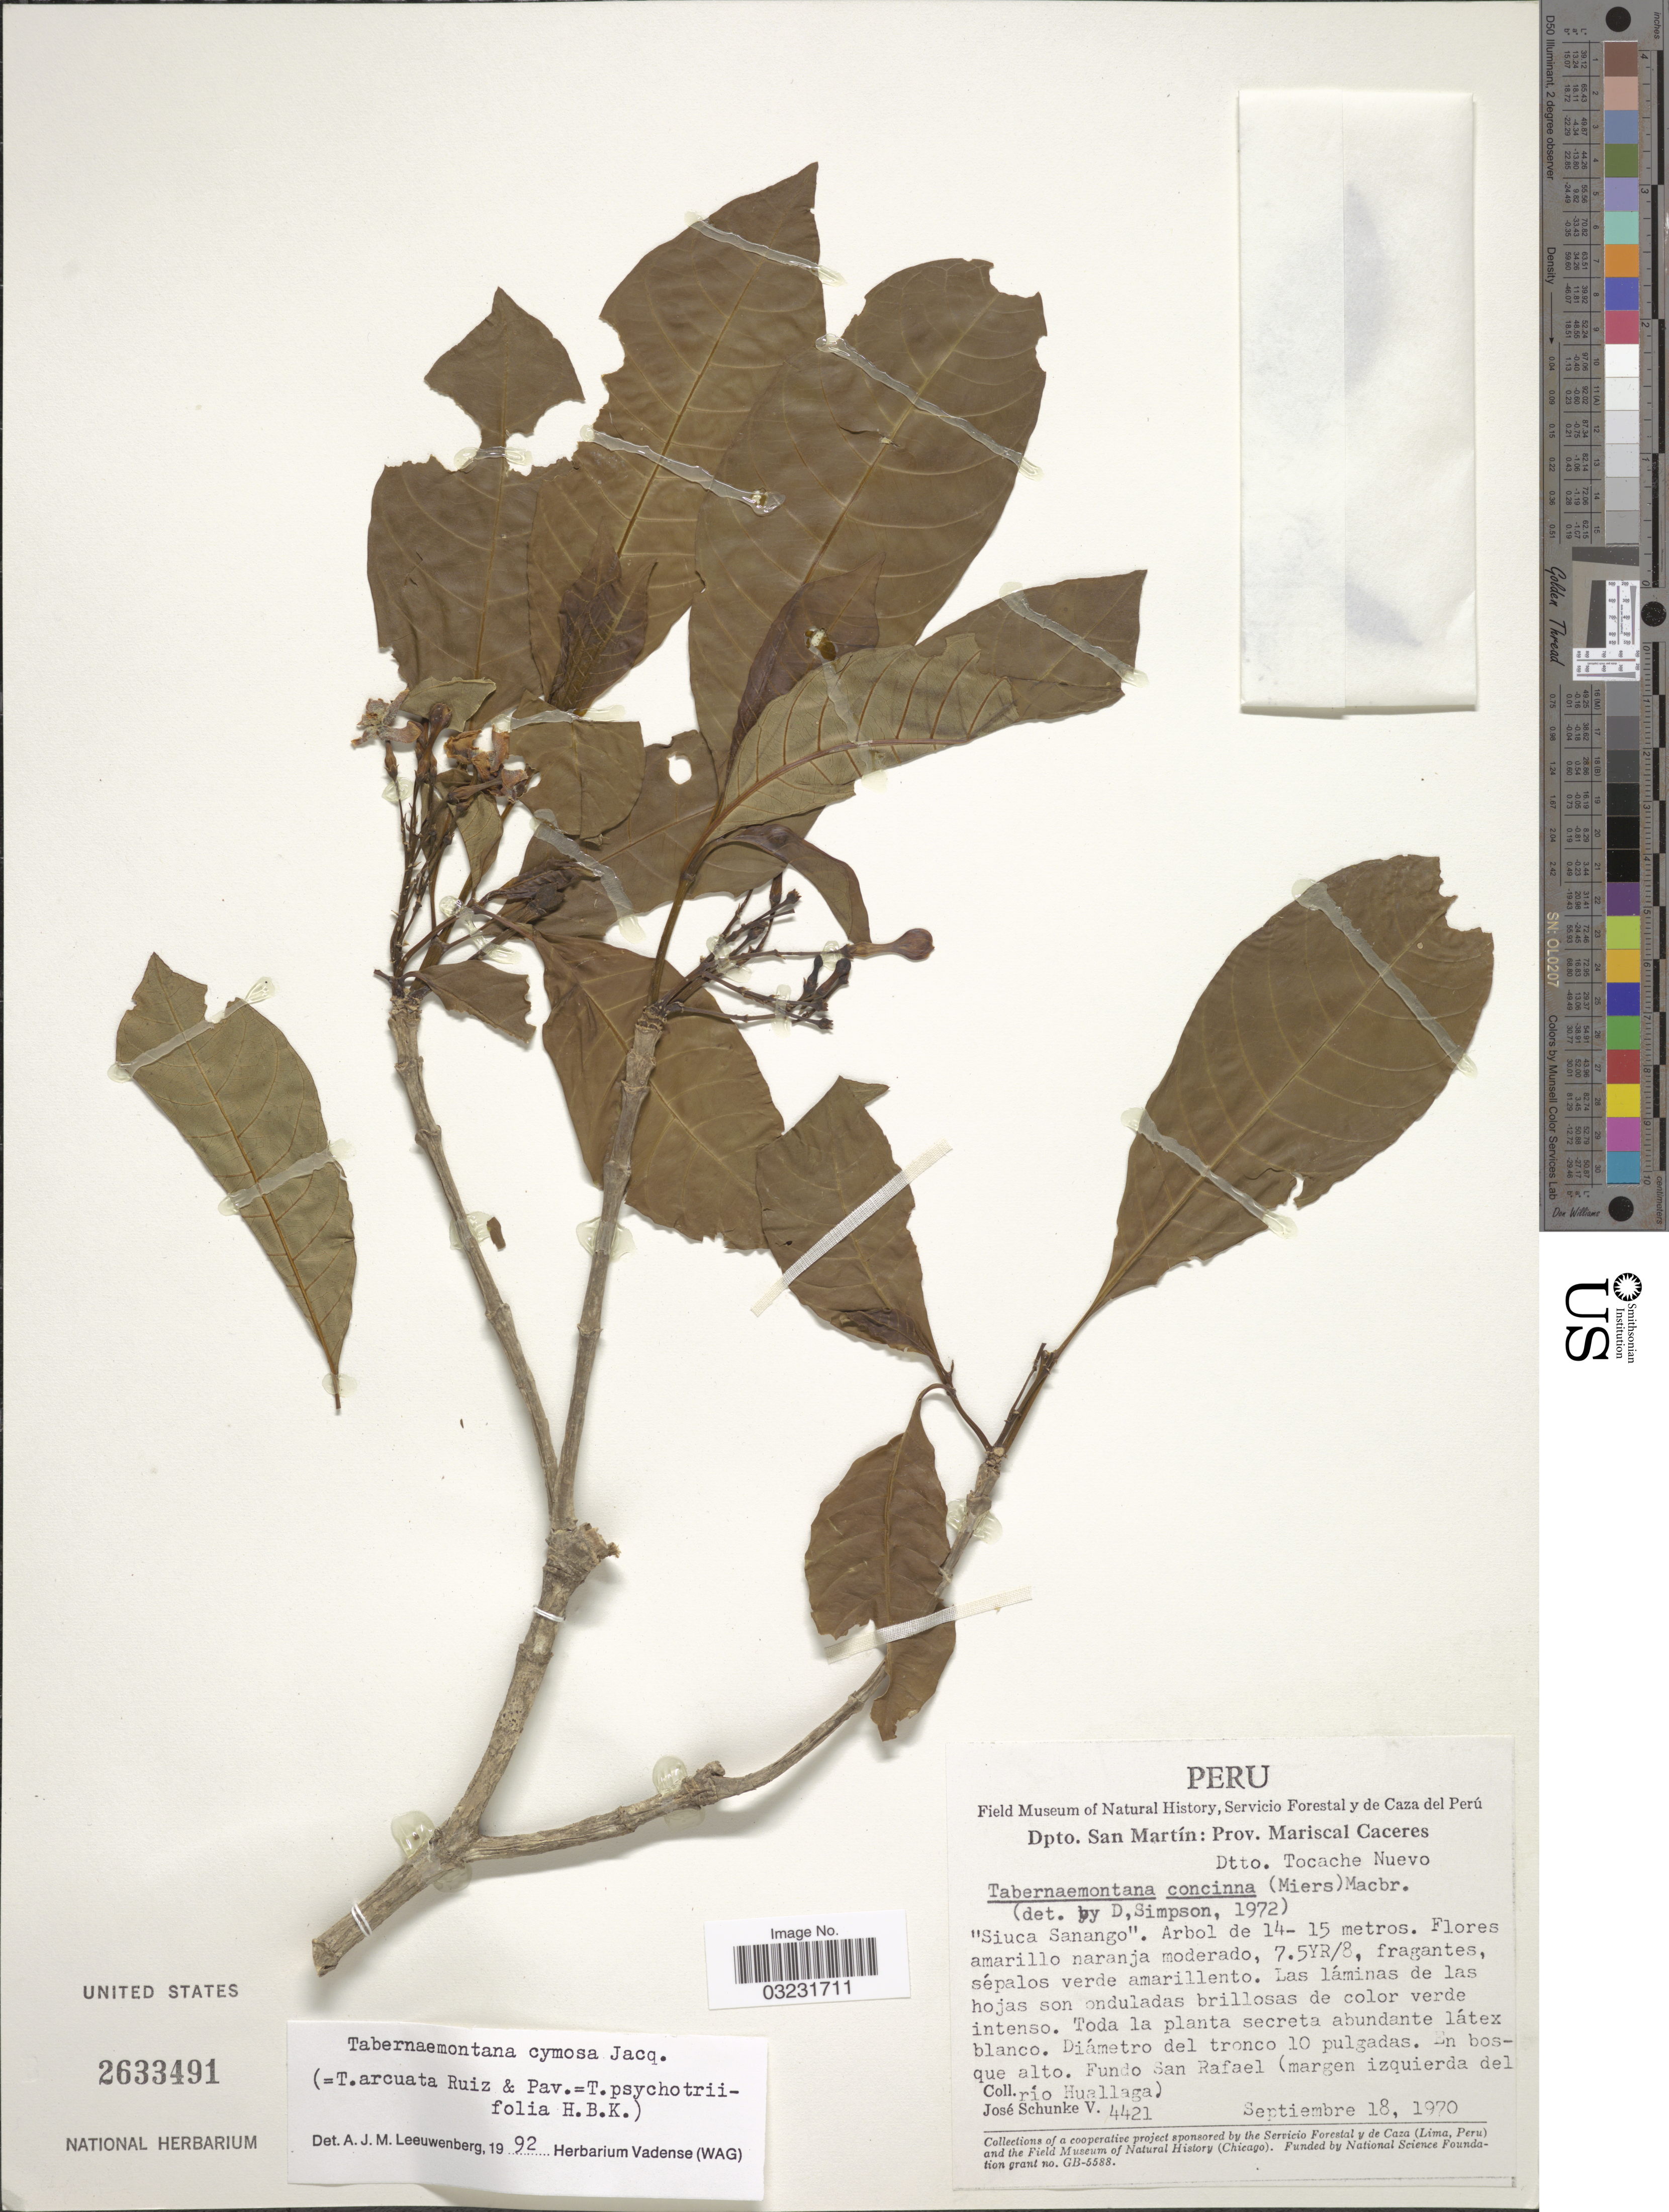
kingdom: Plantae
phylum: Tracheophyta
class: Magnoliopsida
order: Gentianales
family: Apocynaceae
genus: Tabernaemontana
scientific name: Tabernaemontana cymosa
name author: Jacq.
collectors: J. Schunke Vigo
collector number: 4421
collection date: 1970-09-18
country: Peru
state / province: San Martín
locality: Dpto. San Martín: Prov. Mariscal Caceras. Dtto. Tocache Nuevo. Fundo San Rafael (margen izquierda del río Huallaga).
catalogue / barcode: US 2633491